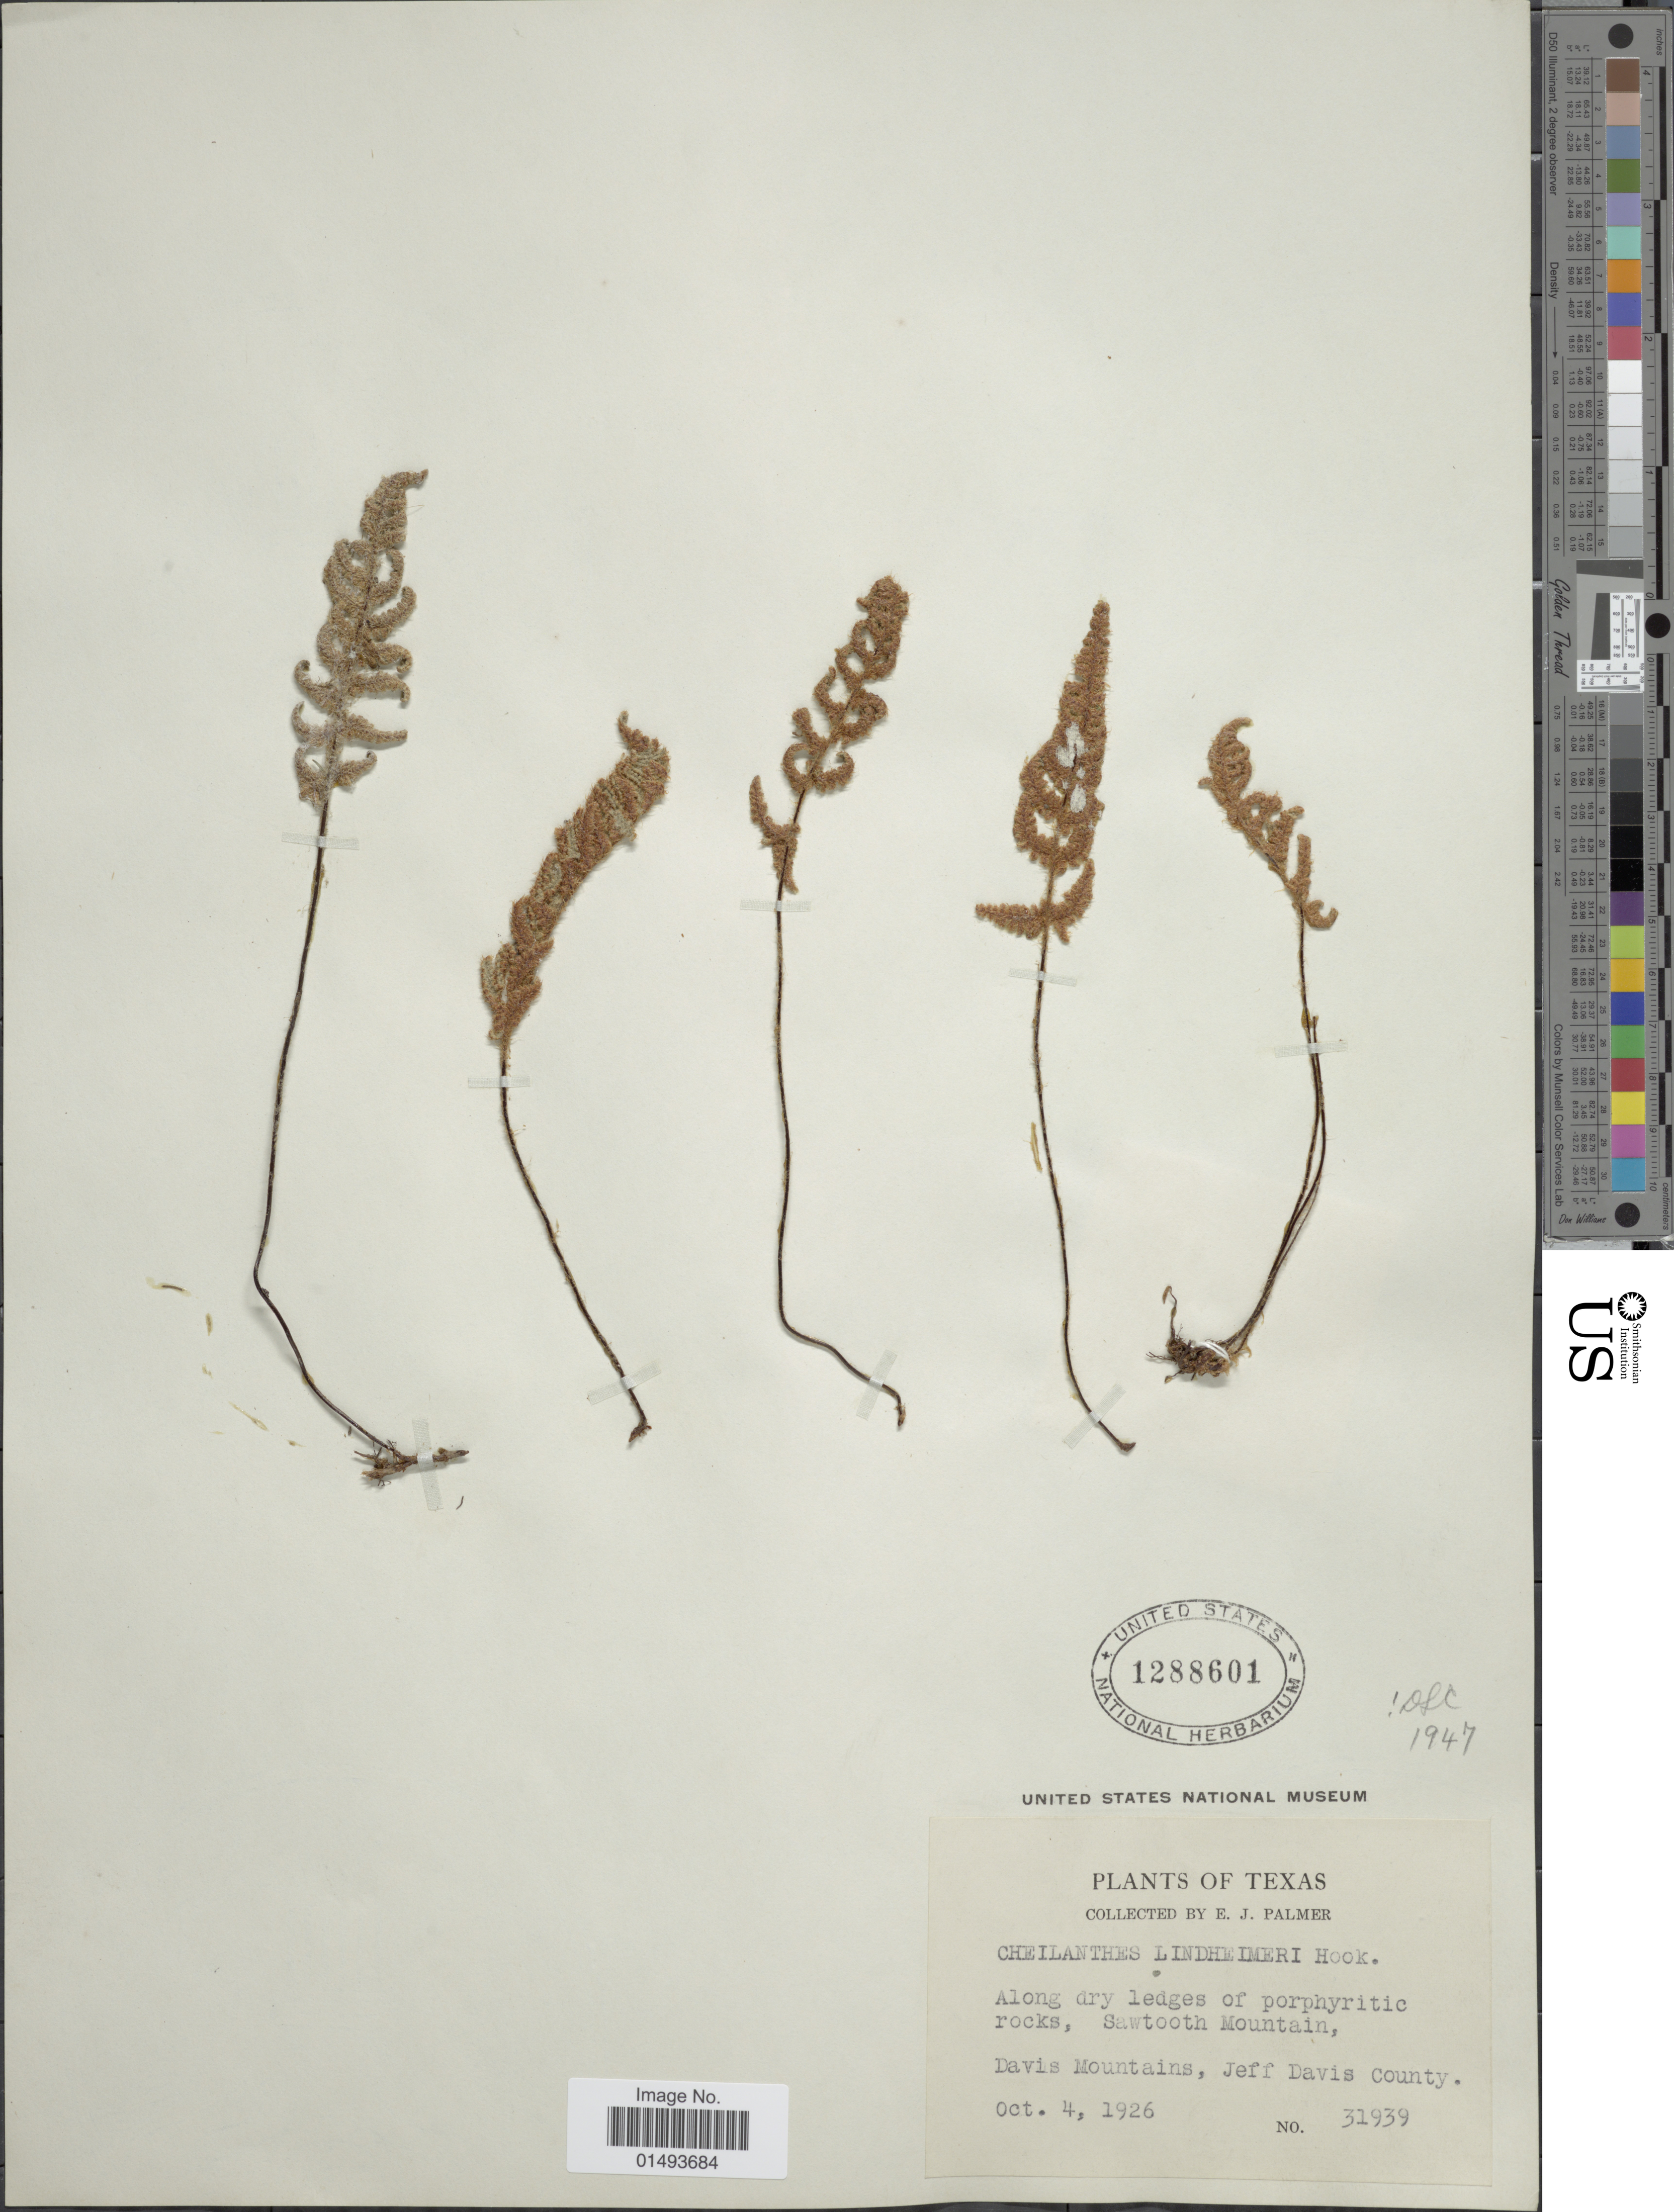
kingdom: Plantae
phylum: Tracheophyta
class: Polypodiopsida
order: Polypodiales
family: Pteridaceae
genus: Myriopteris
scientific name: Myriopteris lindheimeri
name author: (Hook.) J. Sm.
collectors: E. J. Palmer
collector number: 31939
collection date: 1926-10-04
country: United States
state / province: Texas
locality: Plants of Texas, Along dry edges of porphyritic rocks, Sawtooth Mountain, Davis Mountains, Jeff Davis County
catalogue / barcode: US 1288601